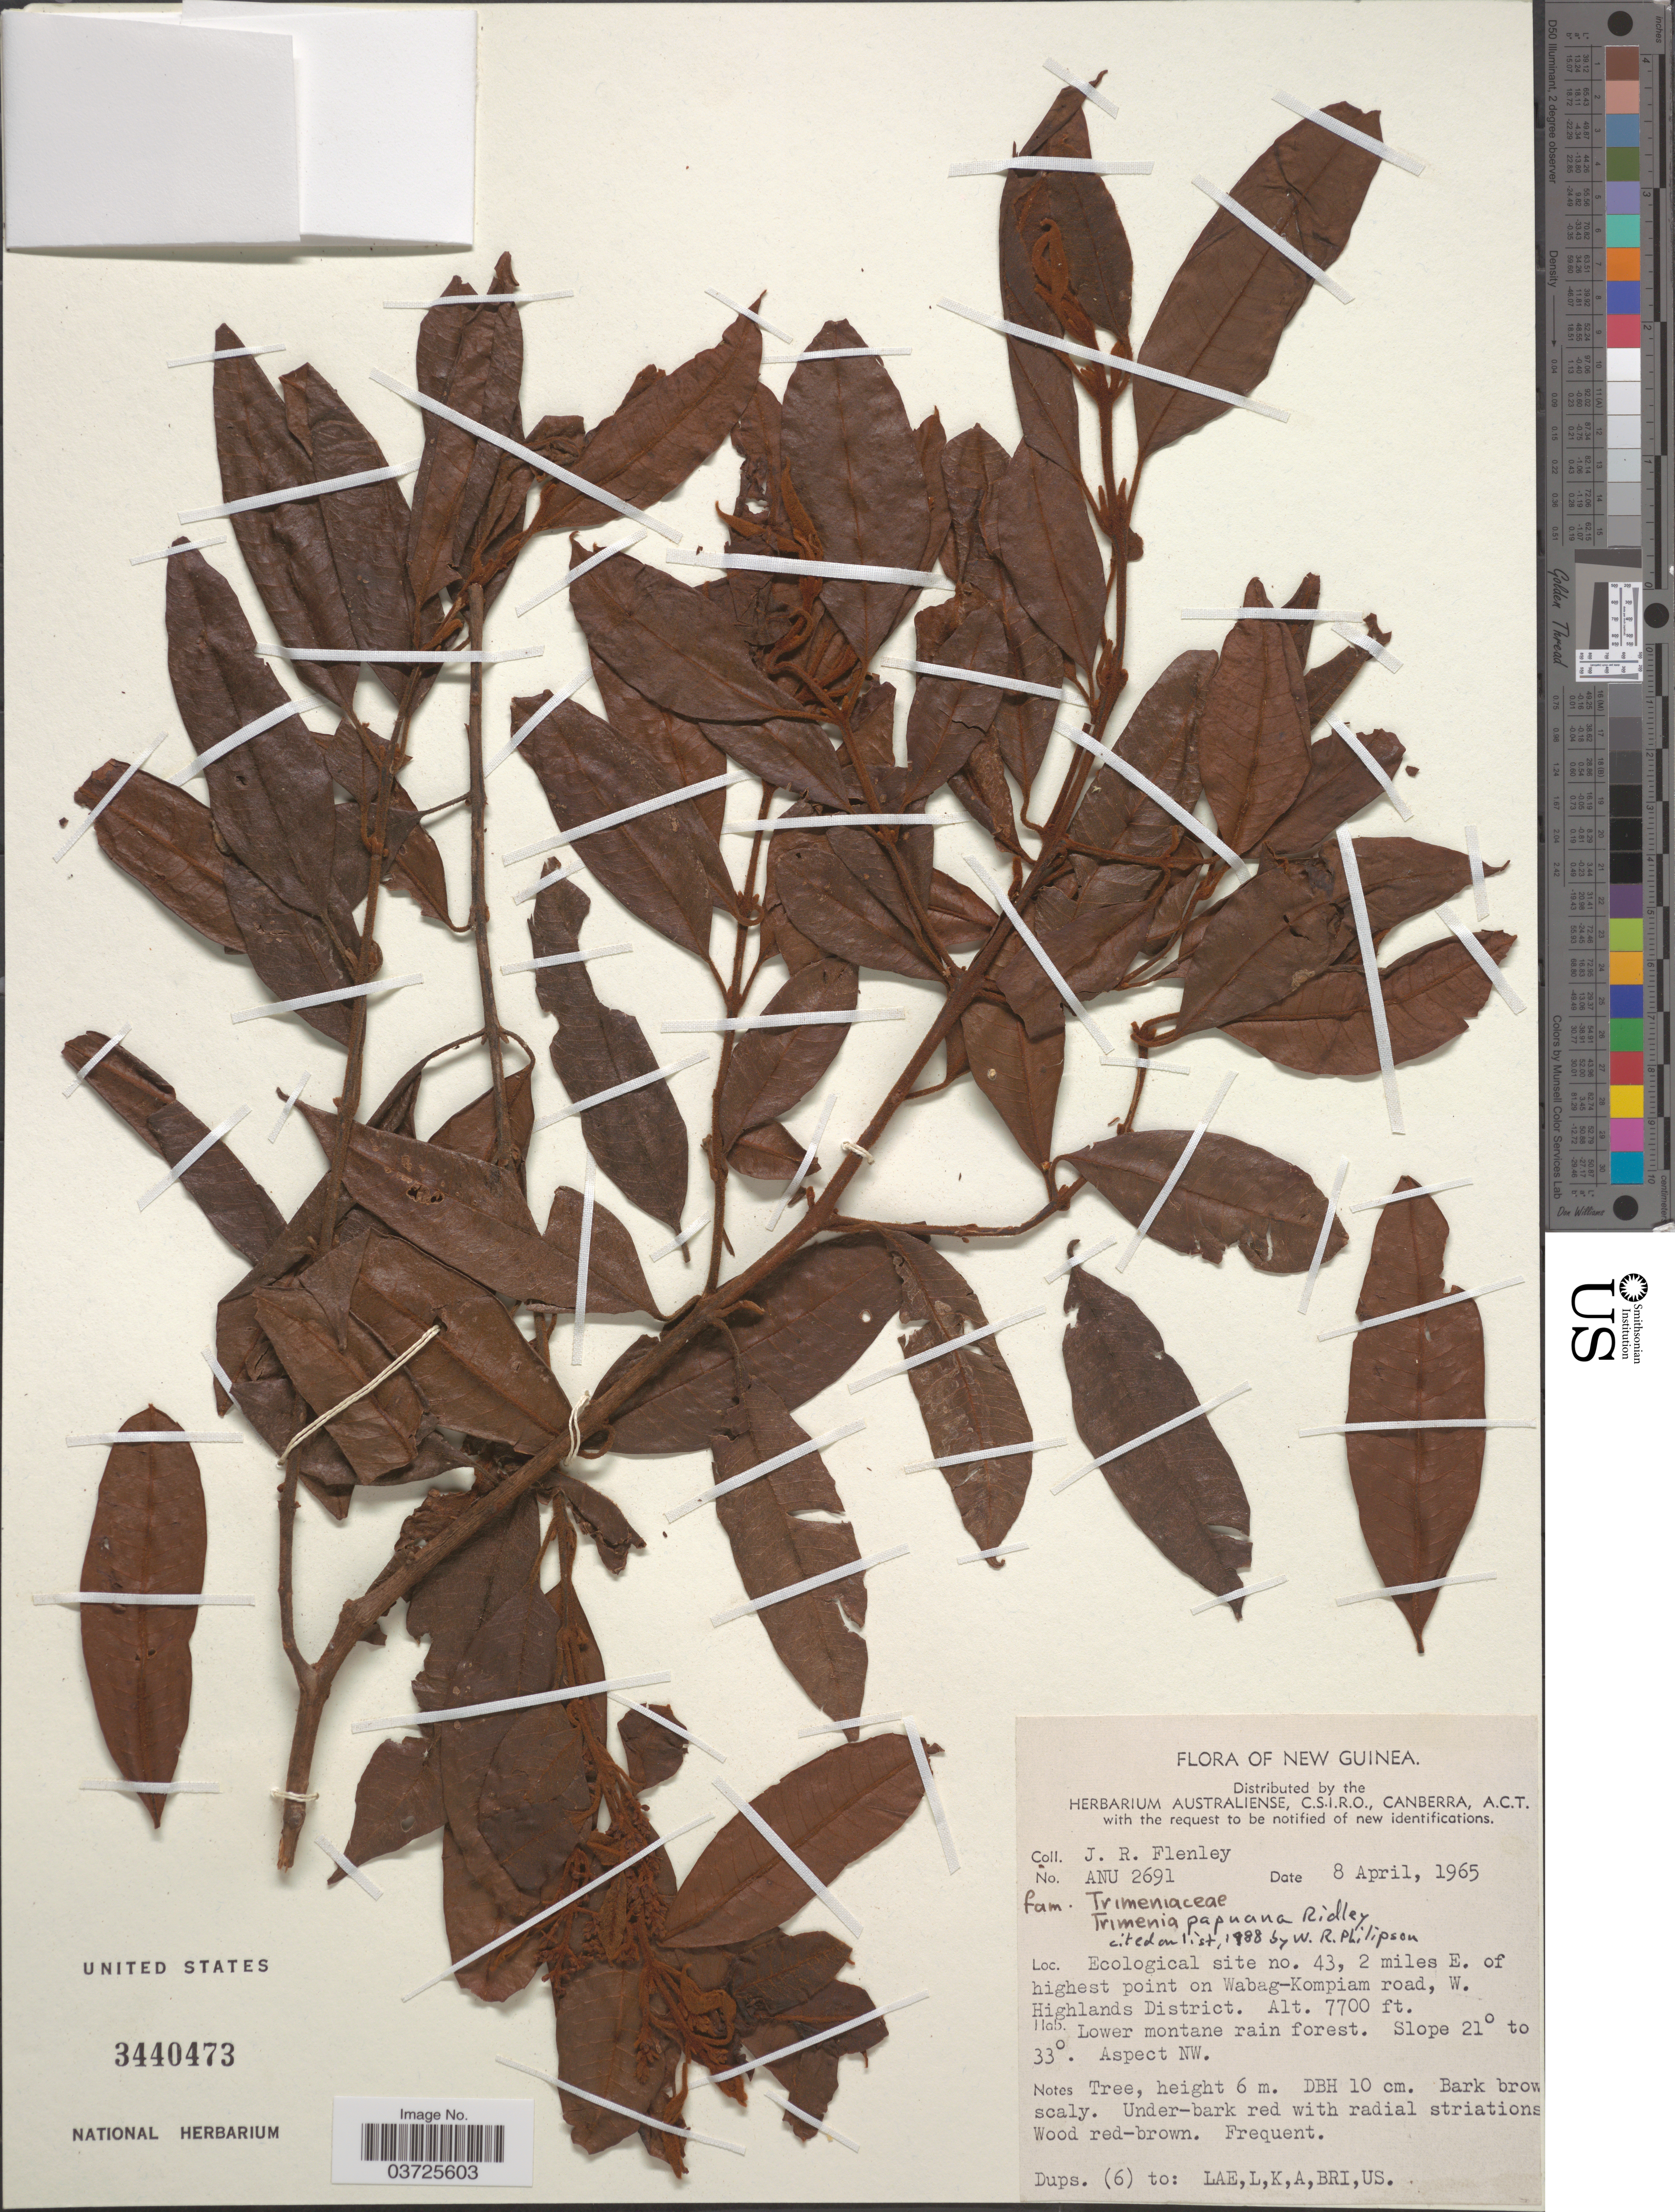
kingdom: Plantae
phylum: Tracheophyta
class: Magnoliopsida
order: Austrobaileyales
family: Trimeniaceae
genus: Trimenia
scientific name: Trimenia papuana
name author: Ridl.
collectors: J. Flenley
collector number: ANU 2691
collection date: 1965-04-08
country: Papua New Guinea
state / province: Western Highlands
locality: New Guinea. Ecological site no. 43, 2 miles E. of highest point on Wabag-Kompiam road, W. Highlands District. Lower montane rain forest. Slope 21° to 33°. Aspect NW.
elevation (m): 2347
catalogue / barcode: US 3440473